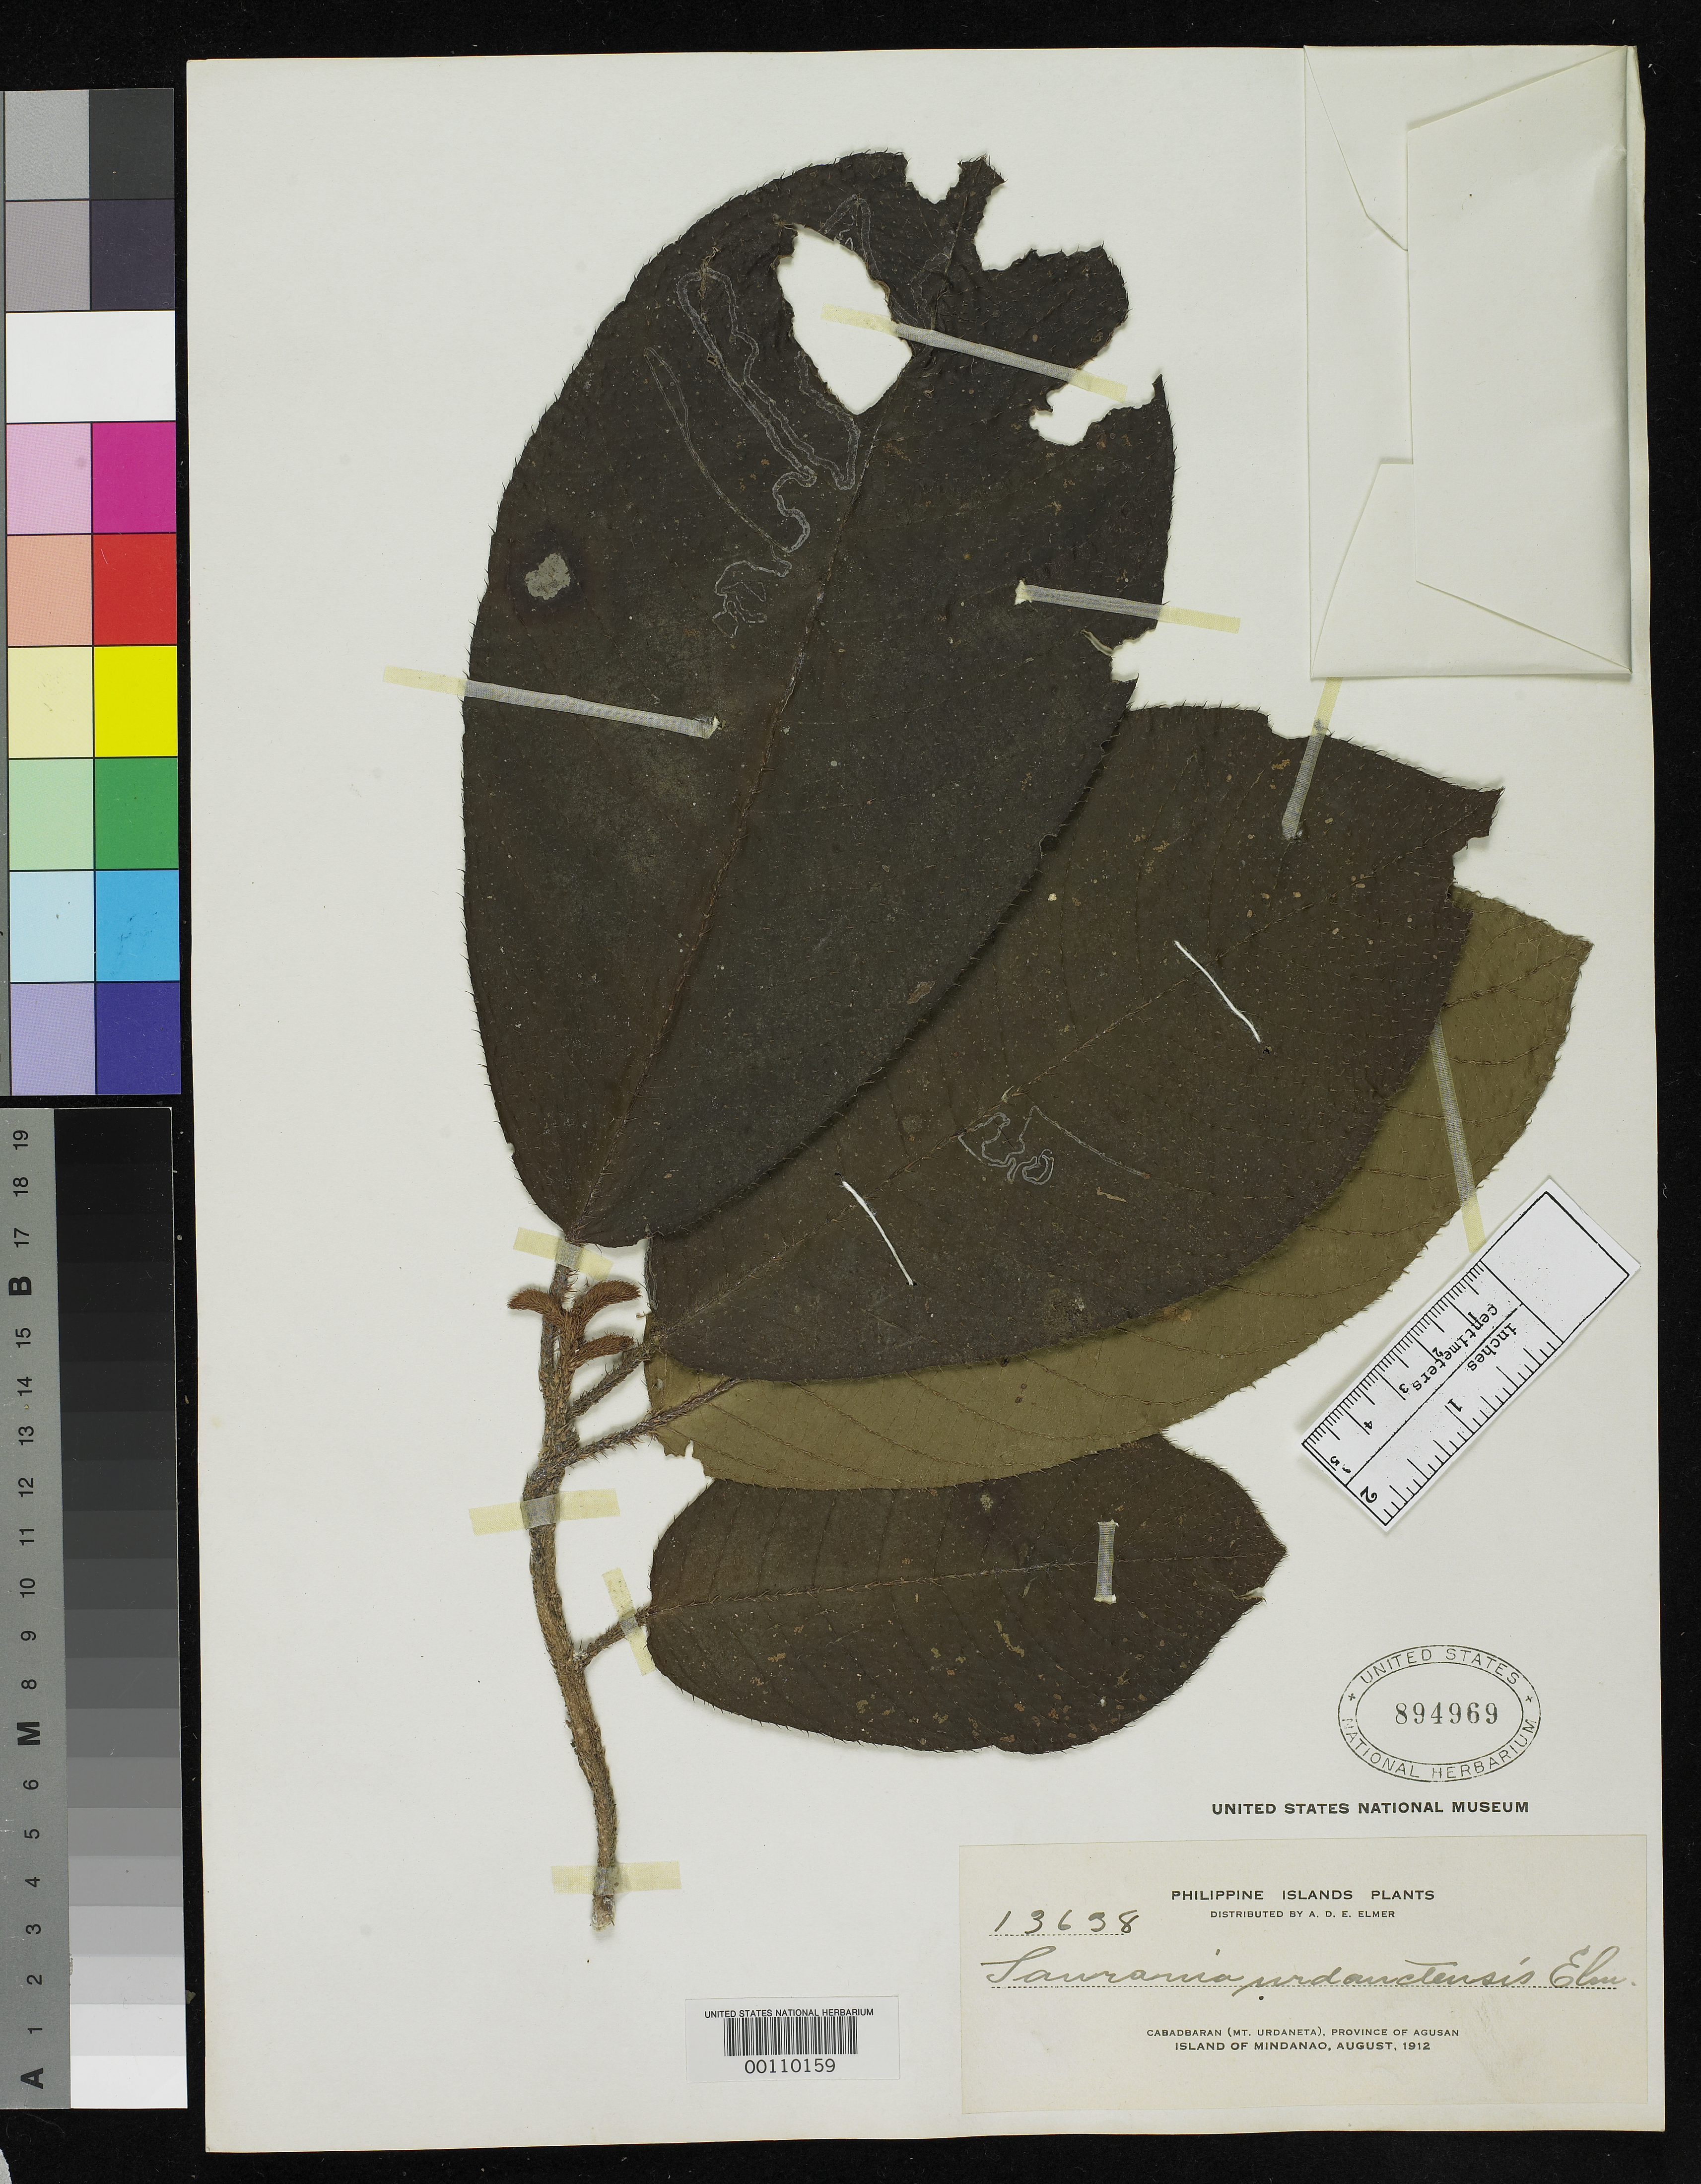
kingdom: Plantae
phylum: Tracheophyta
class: Magnoliopsida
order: Ericales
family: Actinidiaceae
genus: Saurauia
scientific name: Saurauia urdanetensis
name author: Elmer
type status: Isotype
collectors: A. D. E. Elmer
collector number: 13638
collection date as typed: Aug 1912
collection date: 1912-08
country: Philippines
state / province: Caraga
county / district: Agusan del Norte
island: Mindanao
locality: Cabadbaran (Mt. Urdaneta), Province of Agusan, Island of Mindanao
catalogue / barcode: US 894969